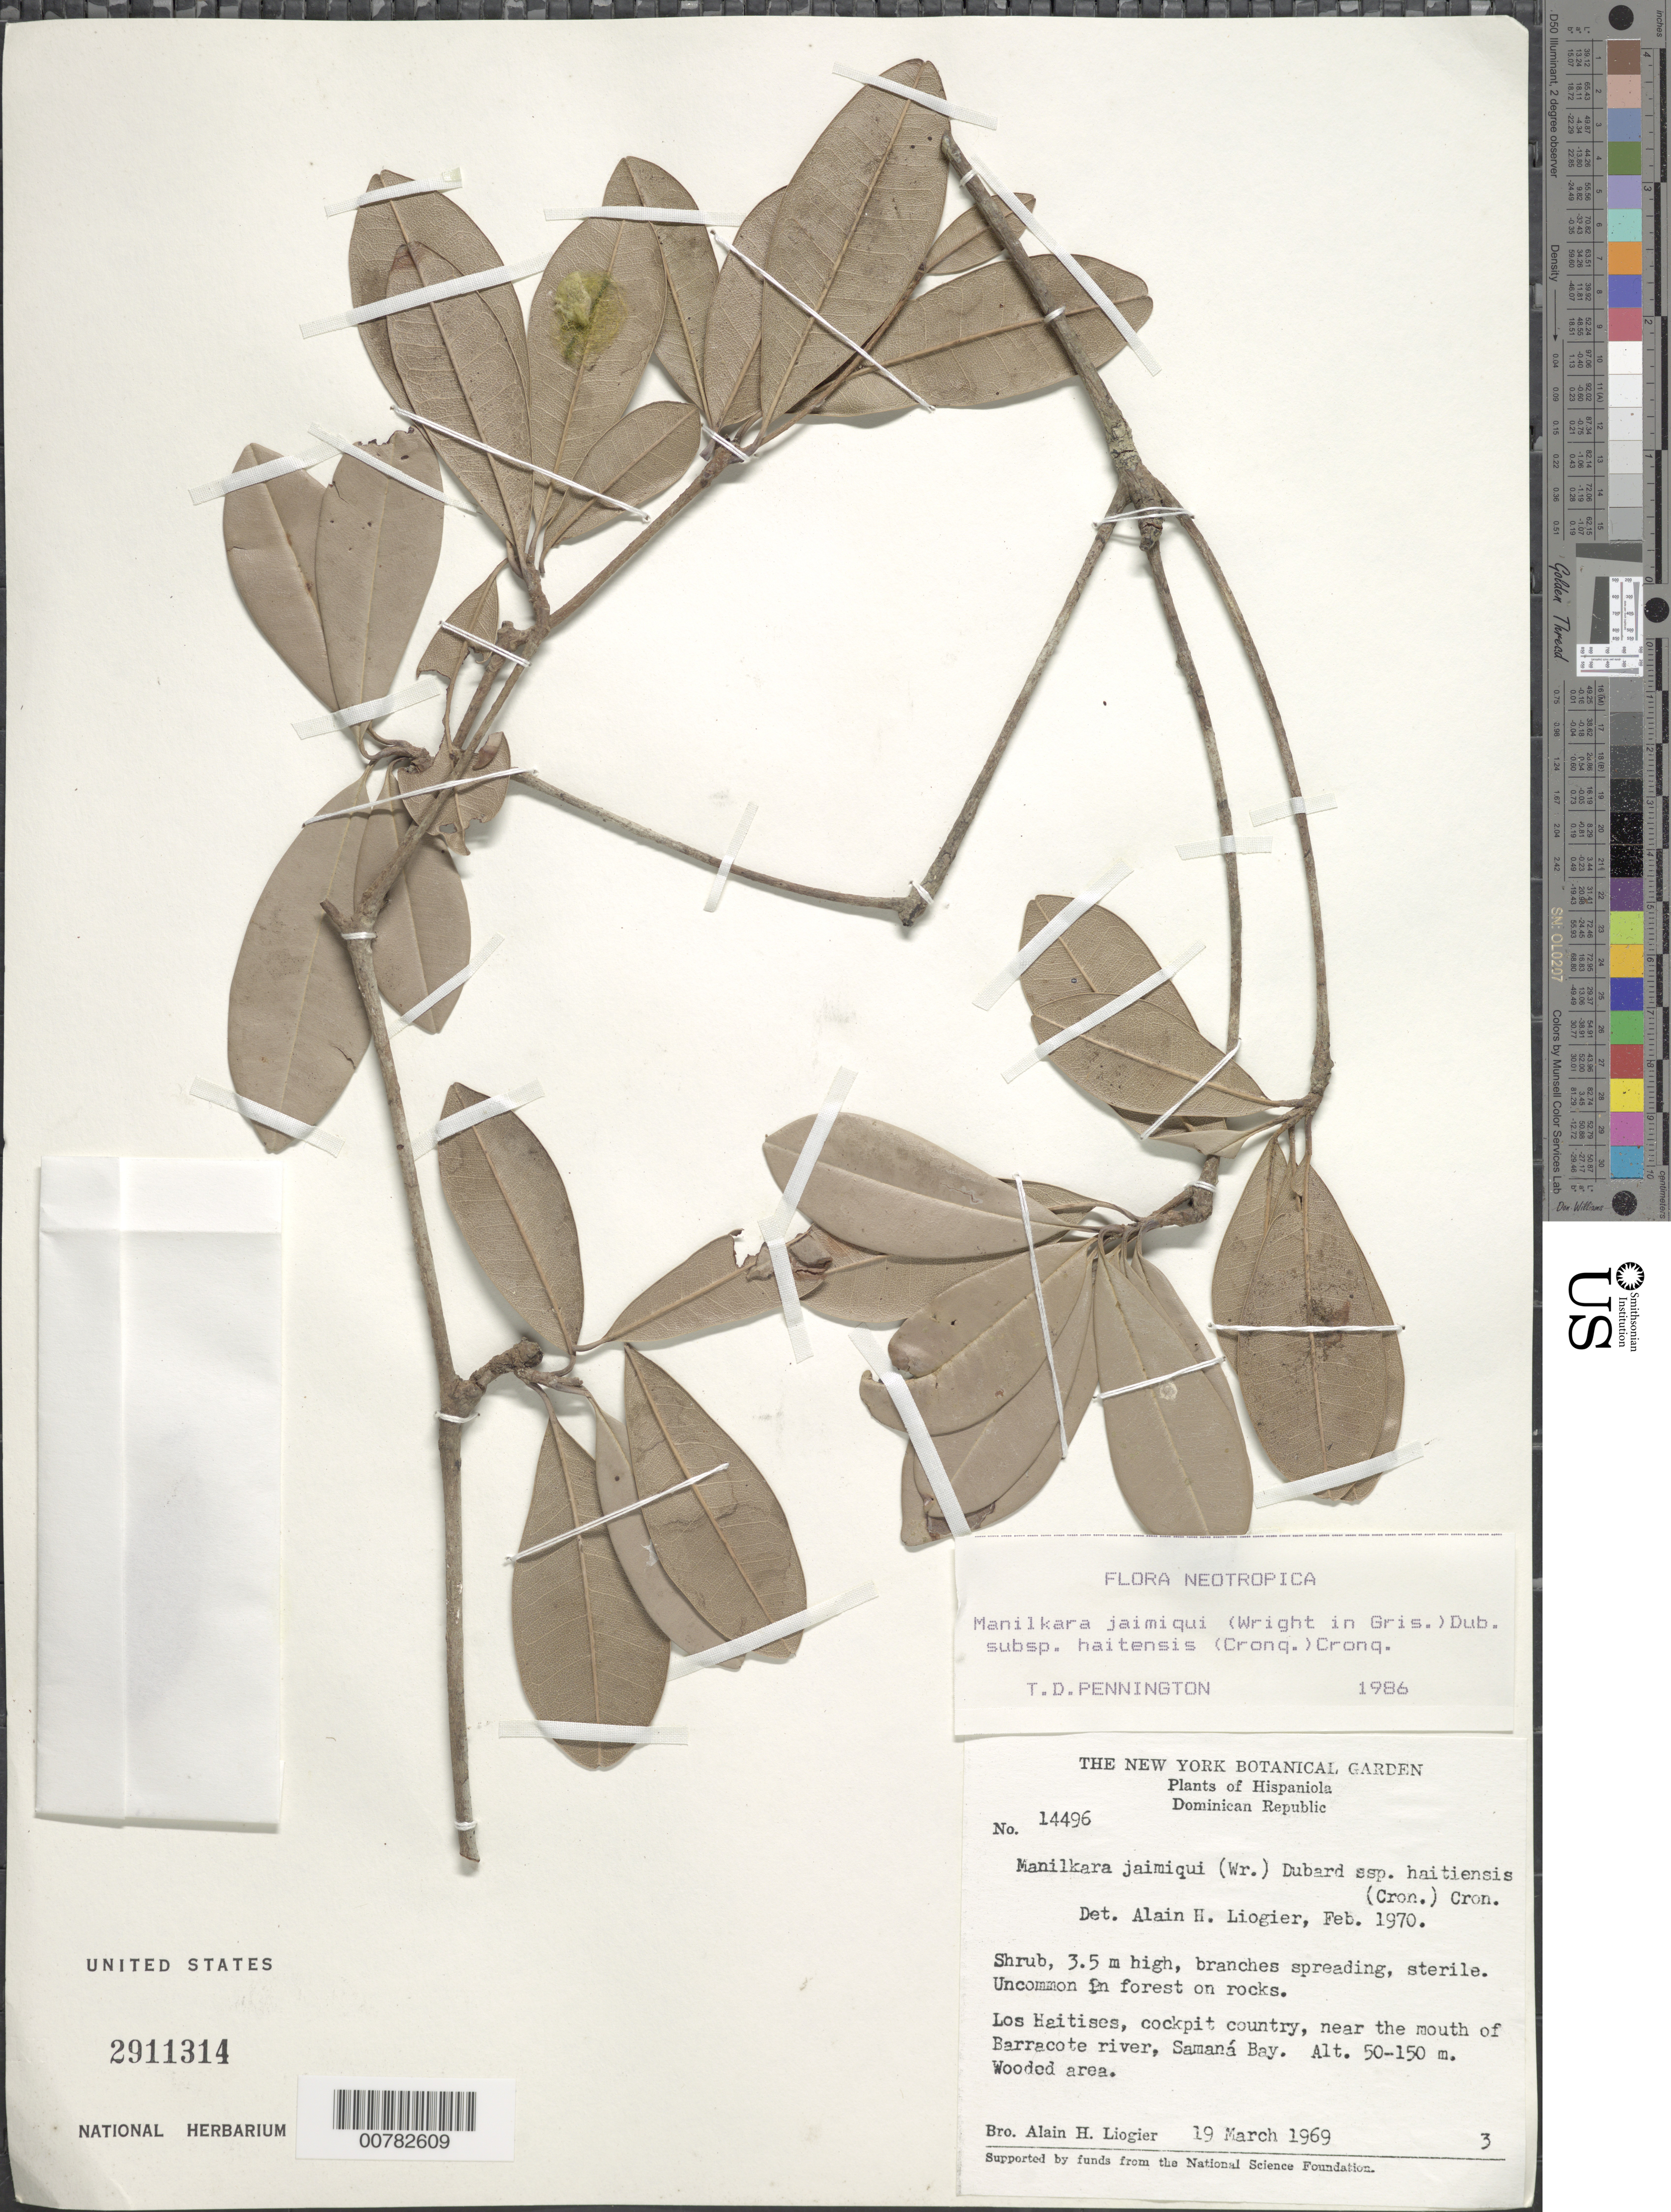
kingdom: Plantae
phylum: Tracheophyta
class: Magnoliopsida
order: Ericales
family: Sapotaceae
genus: Manilkara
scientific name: Manilkara jaimiqui subsp. haitensis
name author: (Cronq.) Cronq.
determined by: Pennington, T. D., (K)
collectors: A. H. Liogier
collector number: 14496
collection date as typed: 19 Mar 1969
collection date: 1969-03-19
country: Dominican Republic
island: Hispaniola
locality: Samaná Bay, near the mouth of Barracote river, Los Haitises.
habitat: Cockpit country.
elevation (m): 50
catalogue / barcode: US 2911314